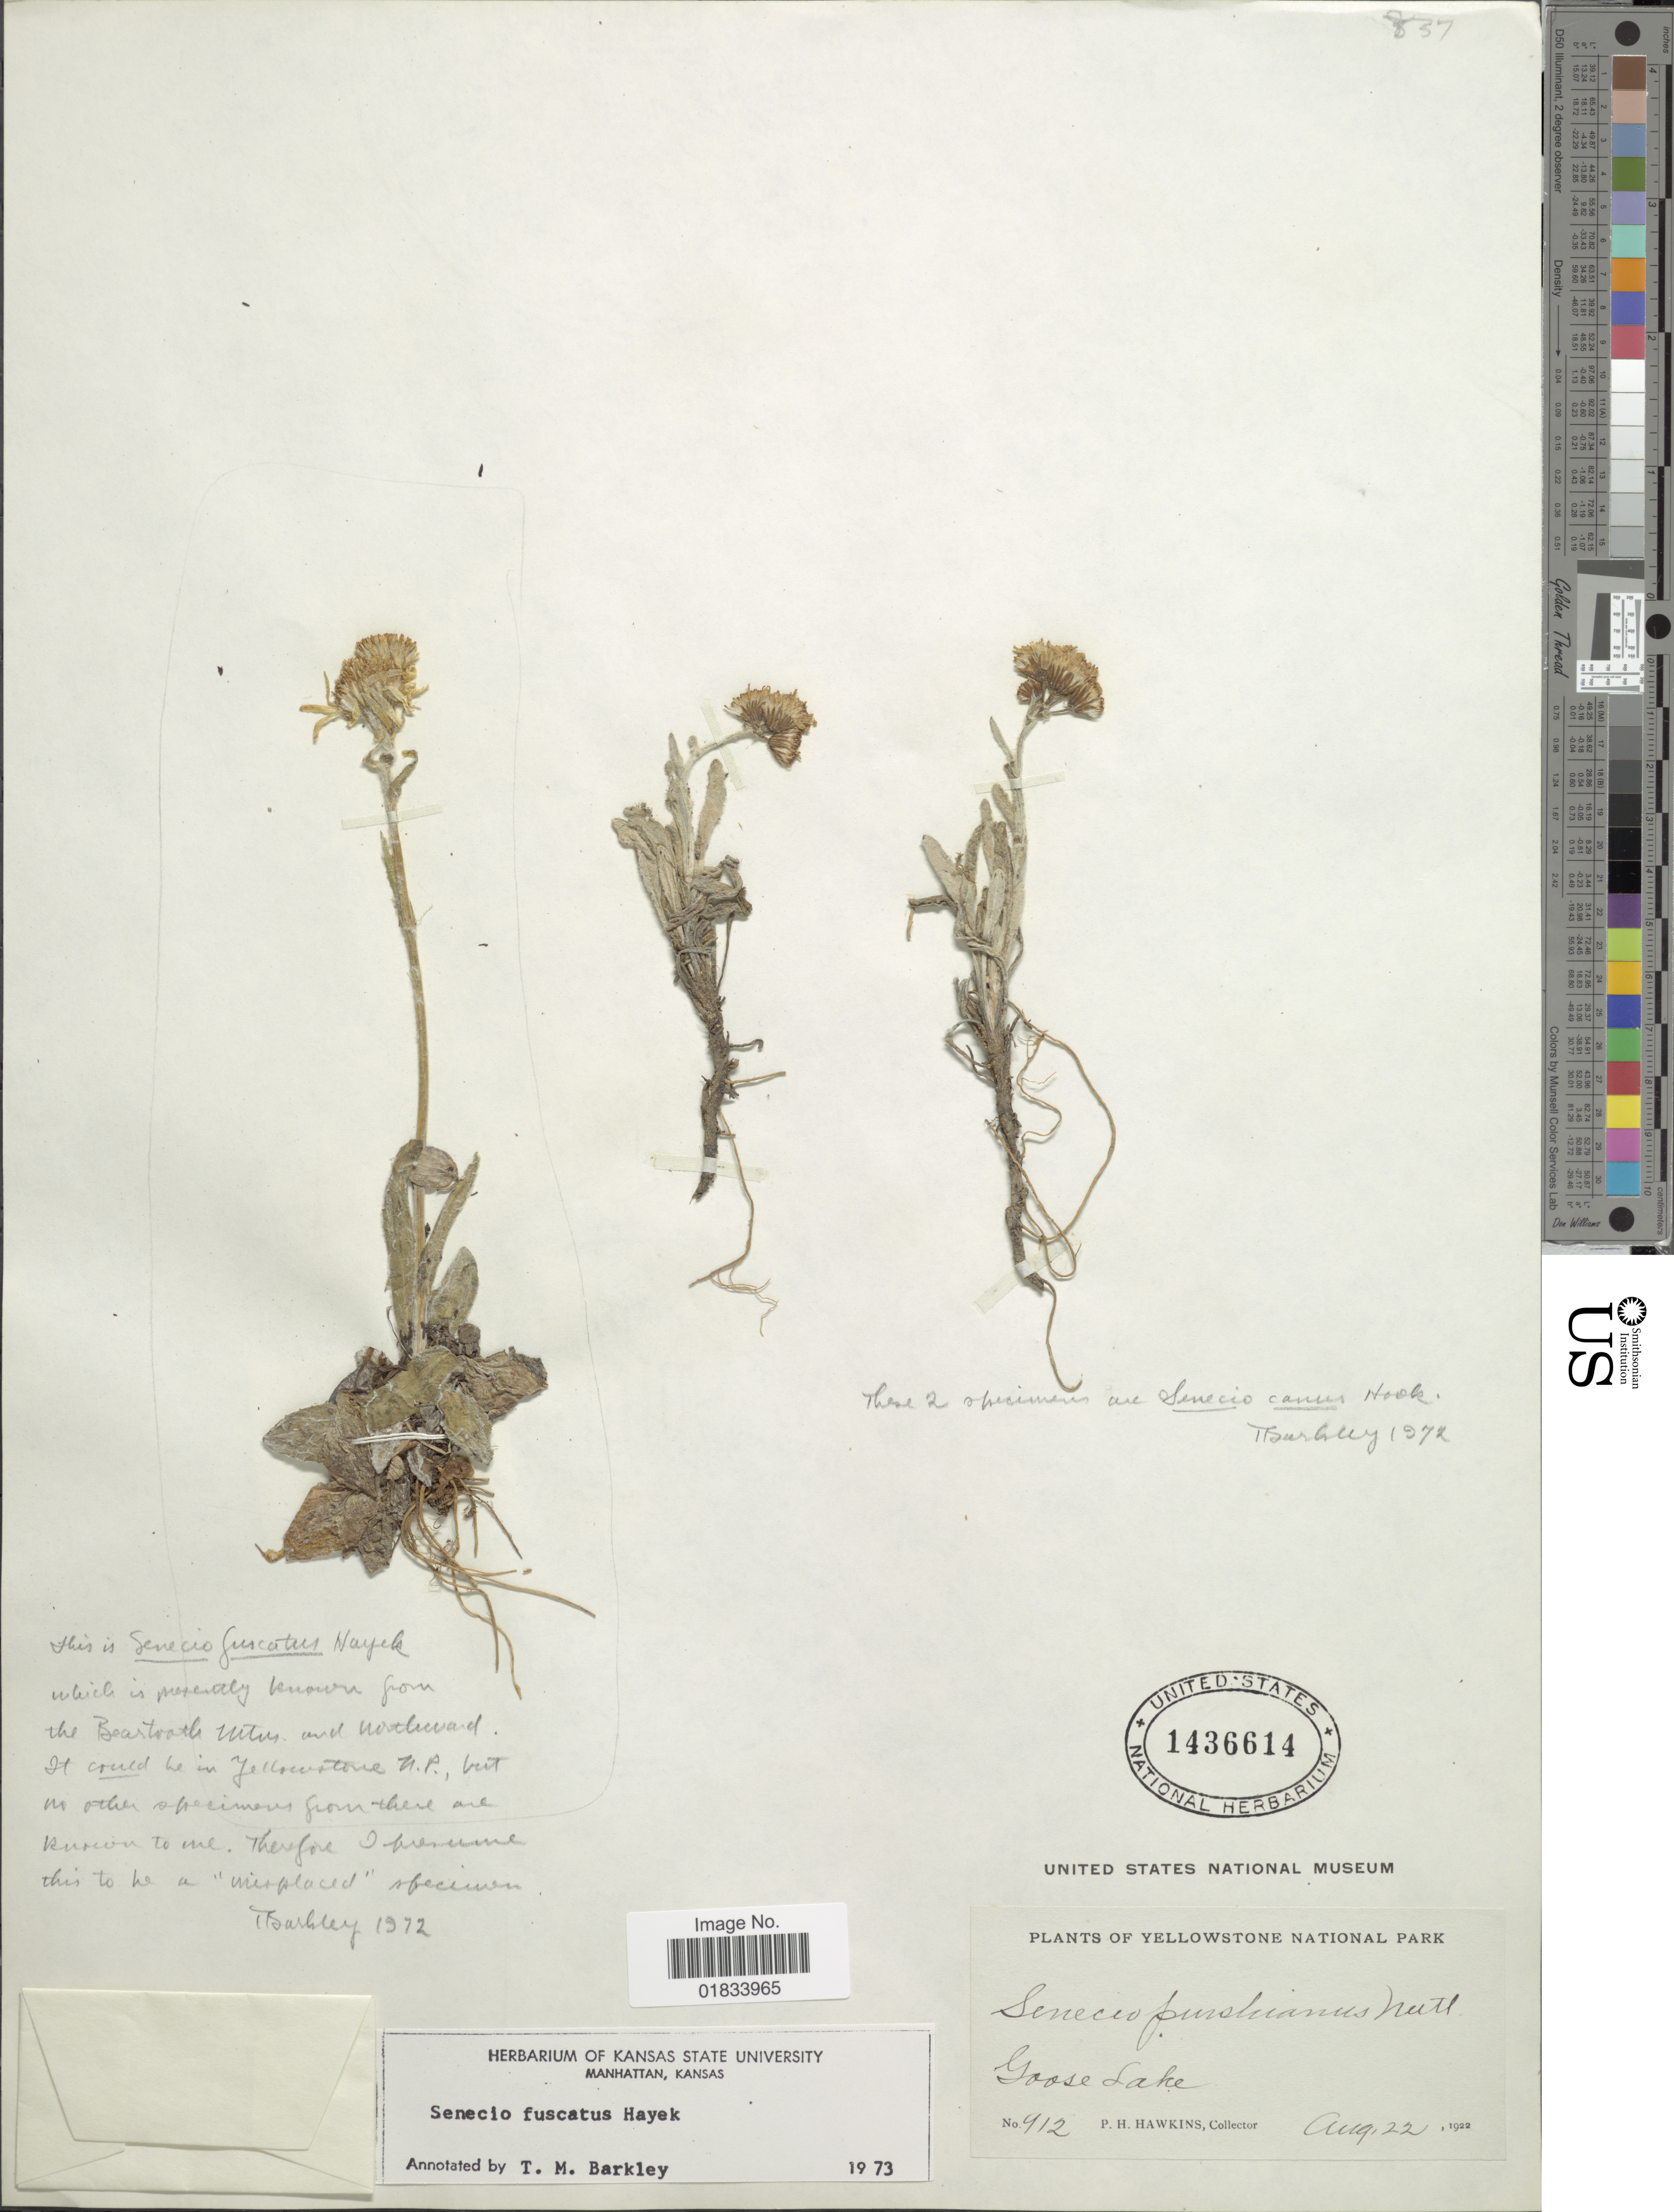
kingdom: Plantae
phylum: Tracheophyta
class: Magnoliopsida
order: Asterales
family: Asteraceae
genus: Senecio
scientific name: Senecio fuscatus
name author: (Jord. & Fourr.) Hayek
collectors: P. Hawkins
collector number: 912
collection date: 1922-08-22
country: United States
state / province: Wyoming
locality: Yellowstone National Park, Goose Lake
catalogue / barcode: US 1436614